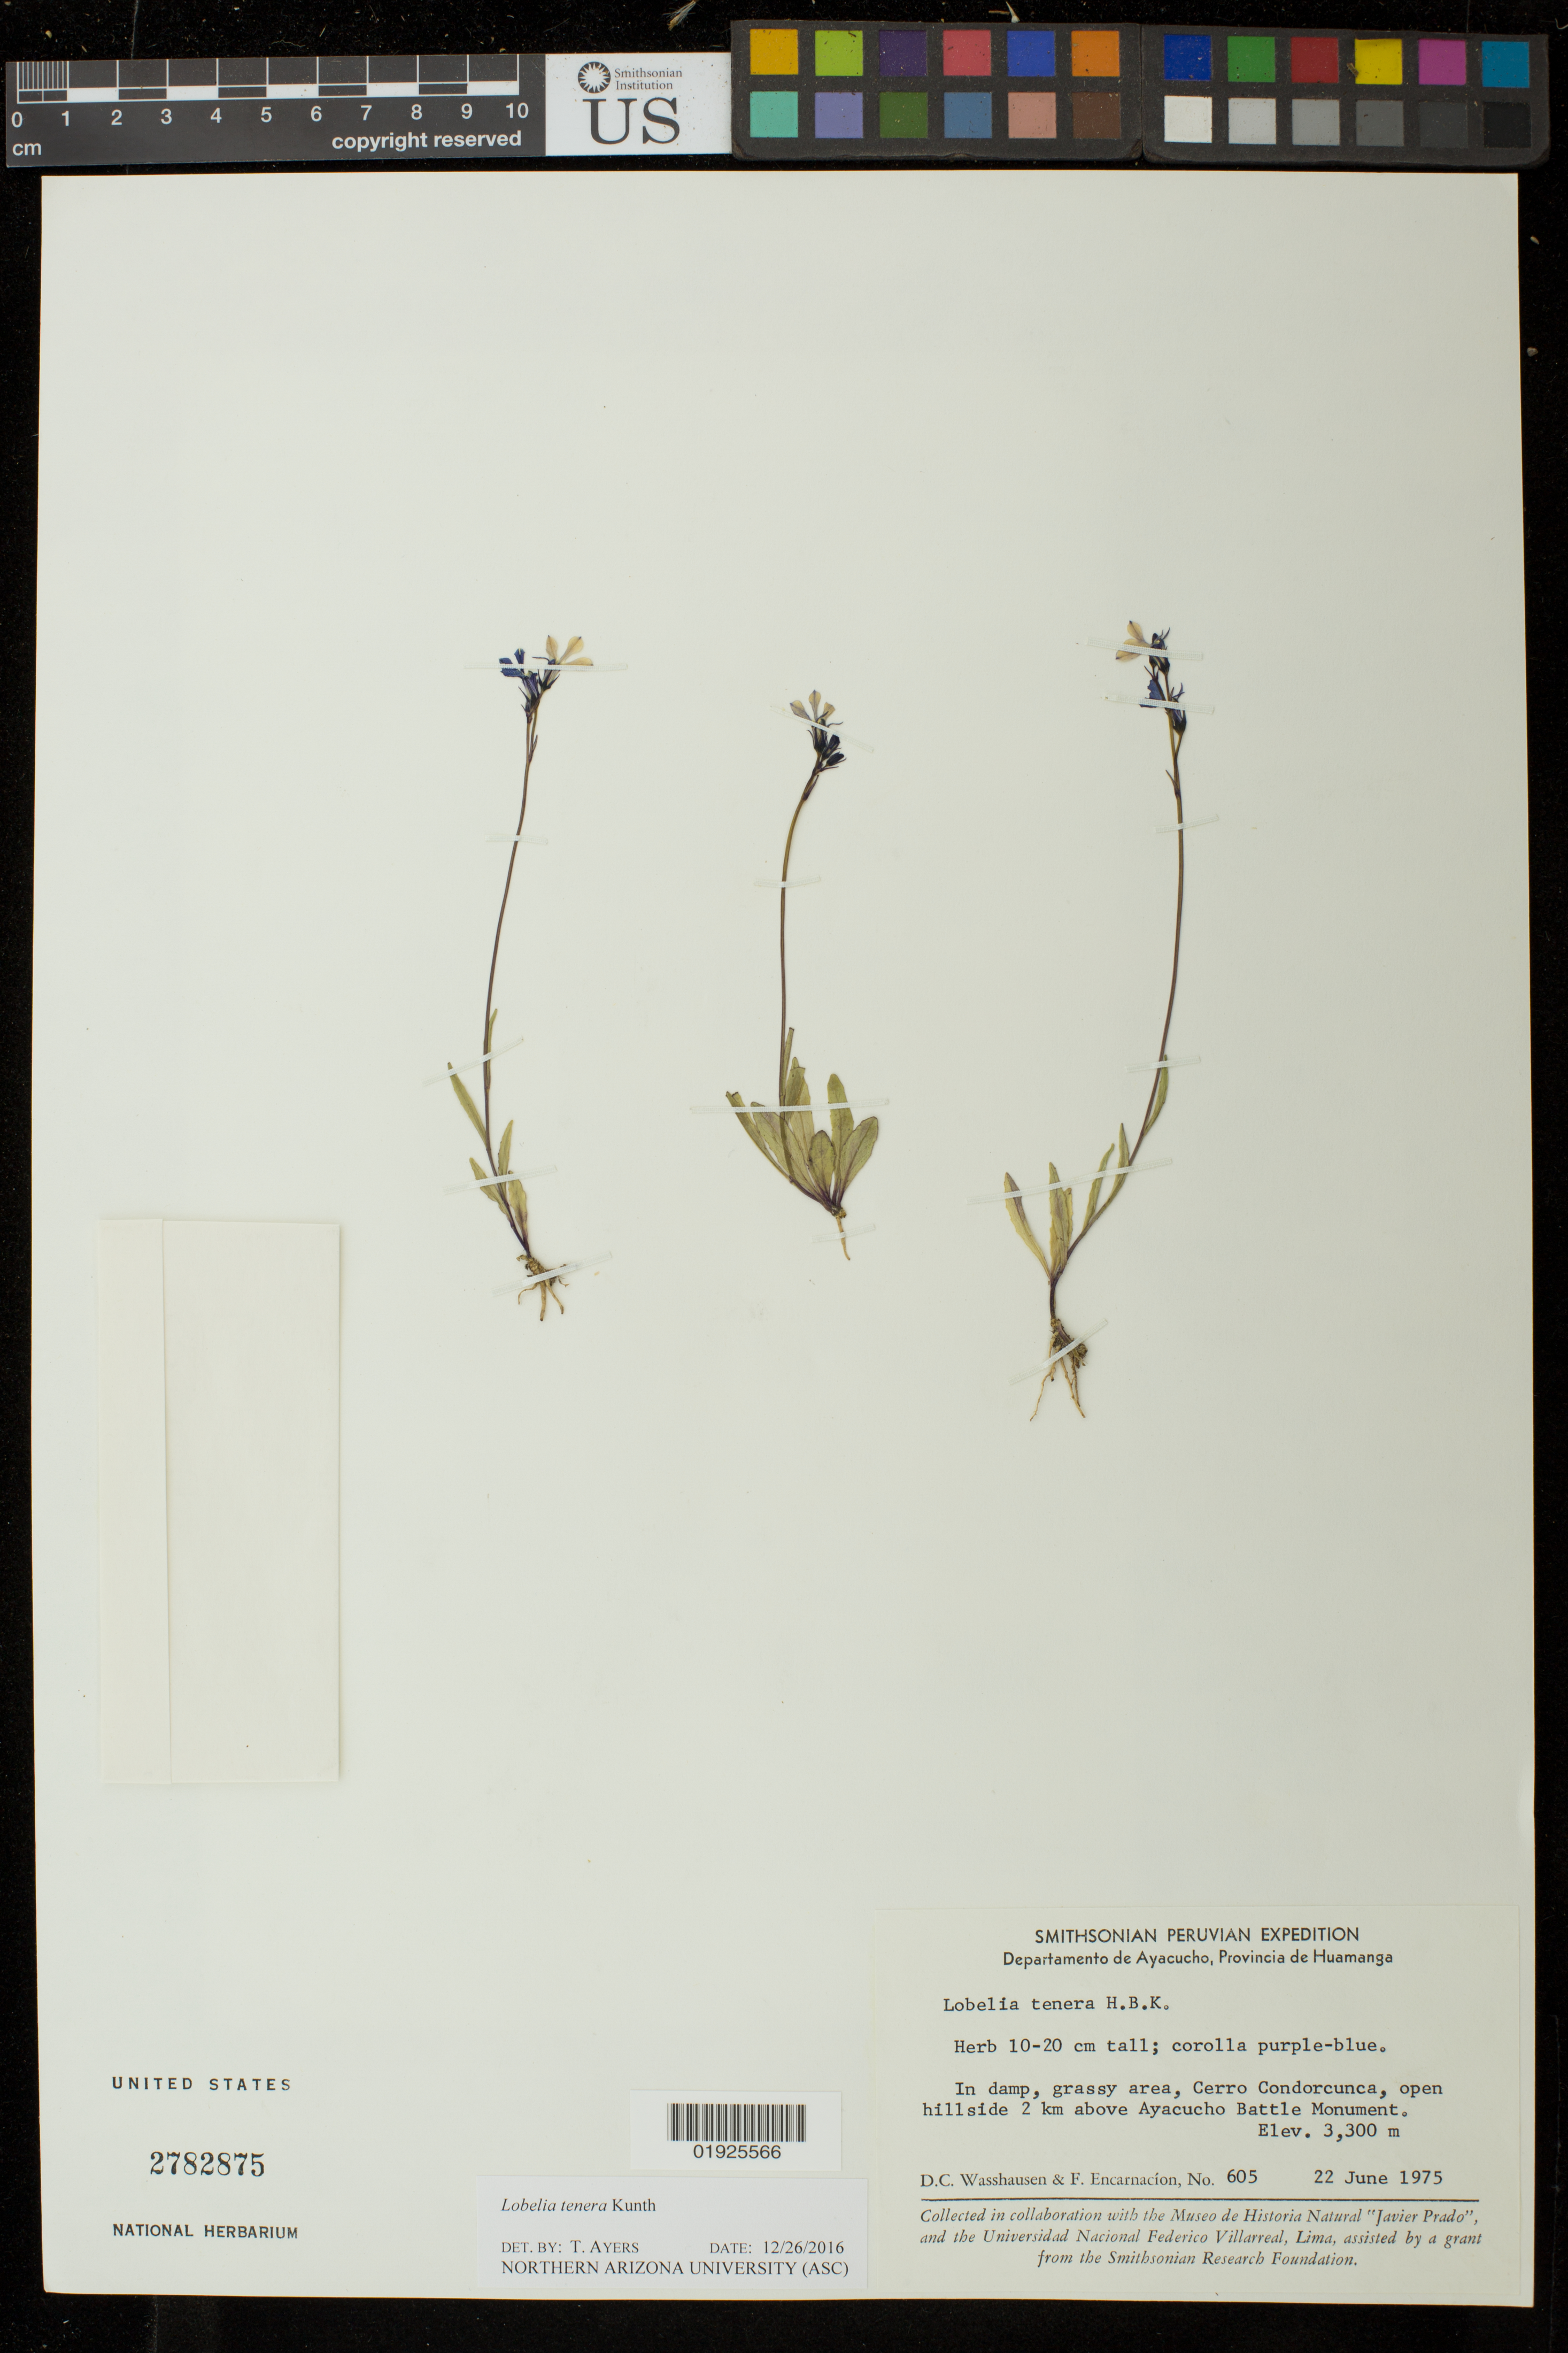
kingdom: Plantae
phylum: Tracheophyta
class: Magnoliopsida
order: Asterales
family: Campanulaceae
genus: Lobelia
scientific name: Lobelia tenera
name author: Kunth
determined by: Ayers, Tina J.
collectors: D. C. Wasshausen & F. Encarnación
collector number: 605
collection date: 1975-06-22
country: Peru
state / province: Ayacucho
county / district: Huamanga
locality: Cerro Condorcunca, open hillside 2 km above Ayacucho Battle Monument.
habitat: In damp, grassy area.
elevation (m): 3300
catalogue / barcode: US 2782875